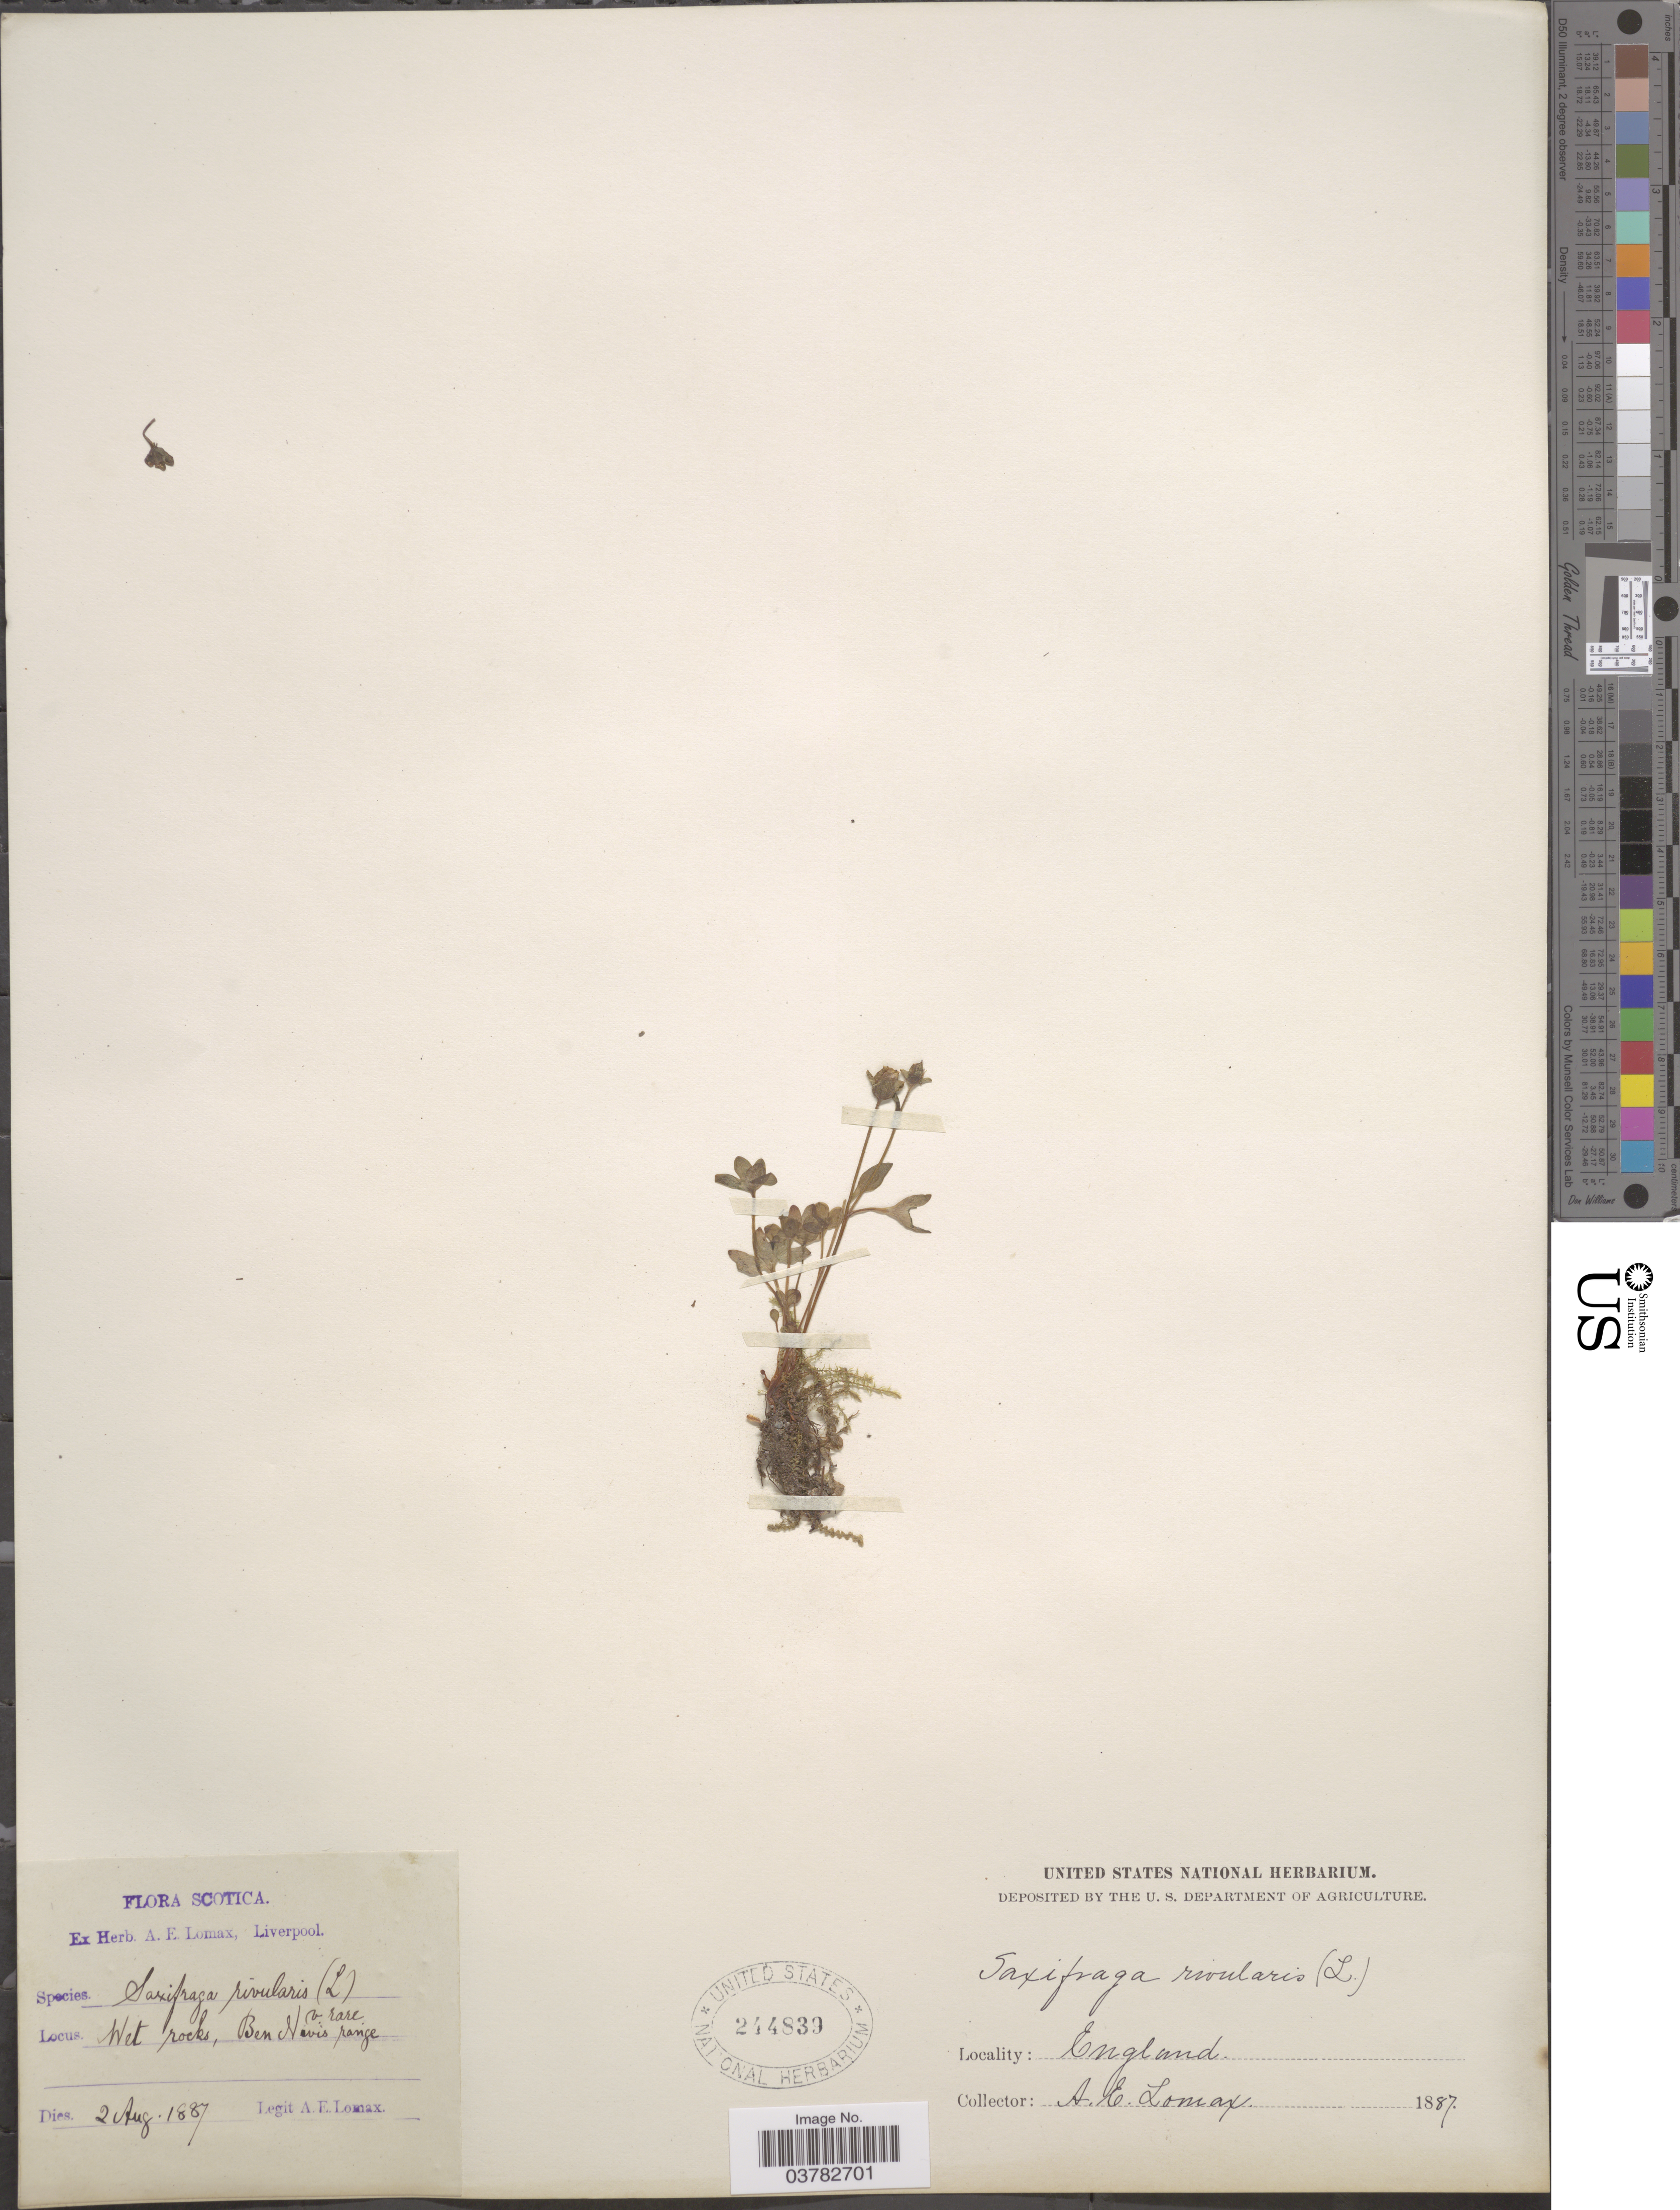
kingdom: Plantae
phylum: Tracheophyta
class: Magnoliopsida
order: Saxifragales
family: Saxifragaceae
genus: Saxifraga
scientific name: Saxifraga rivularis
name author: L.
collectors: A. Lomax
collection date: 1887-08-02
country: United Kingdom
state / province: England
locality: Scotica. Wet rocks, Ben Nevis range.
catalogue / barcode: US 244839